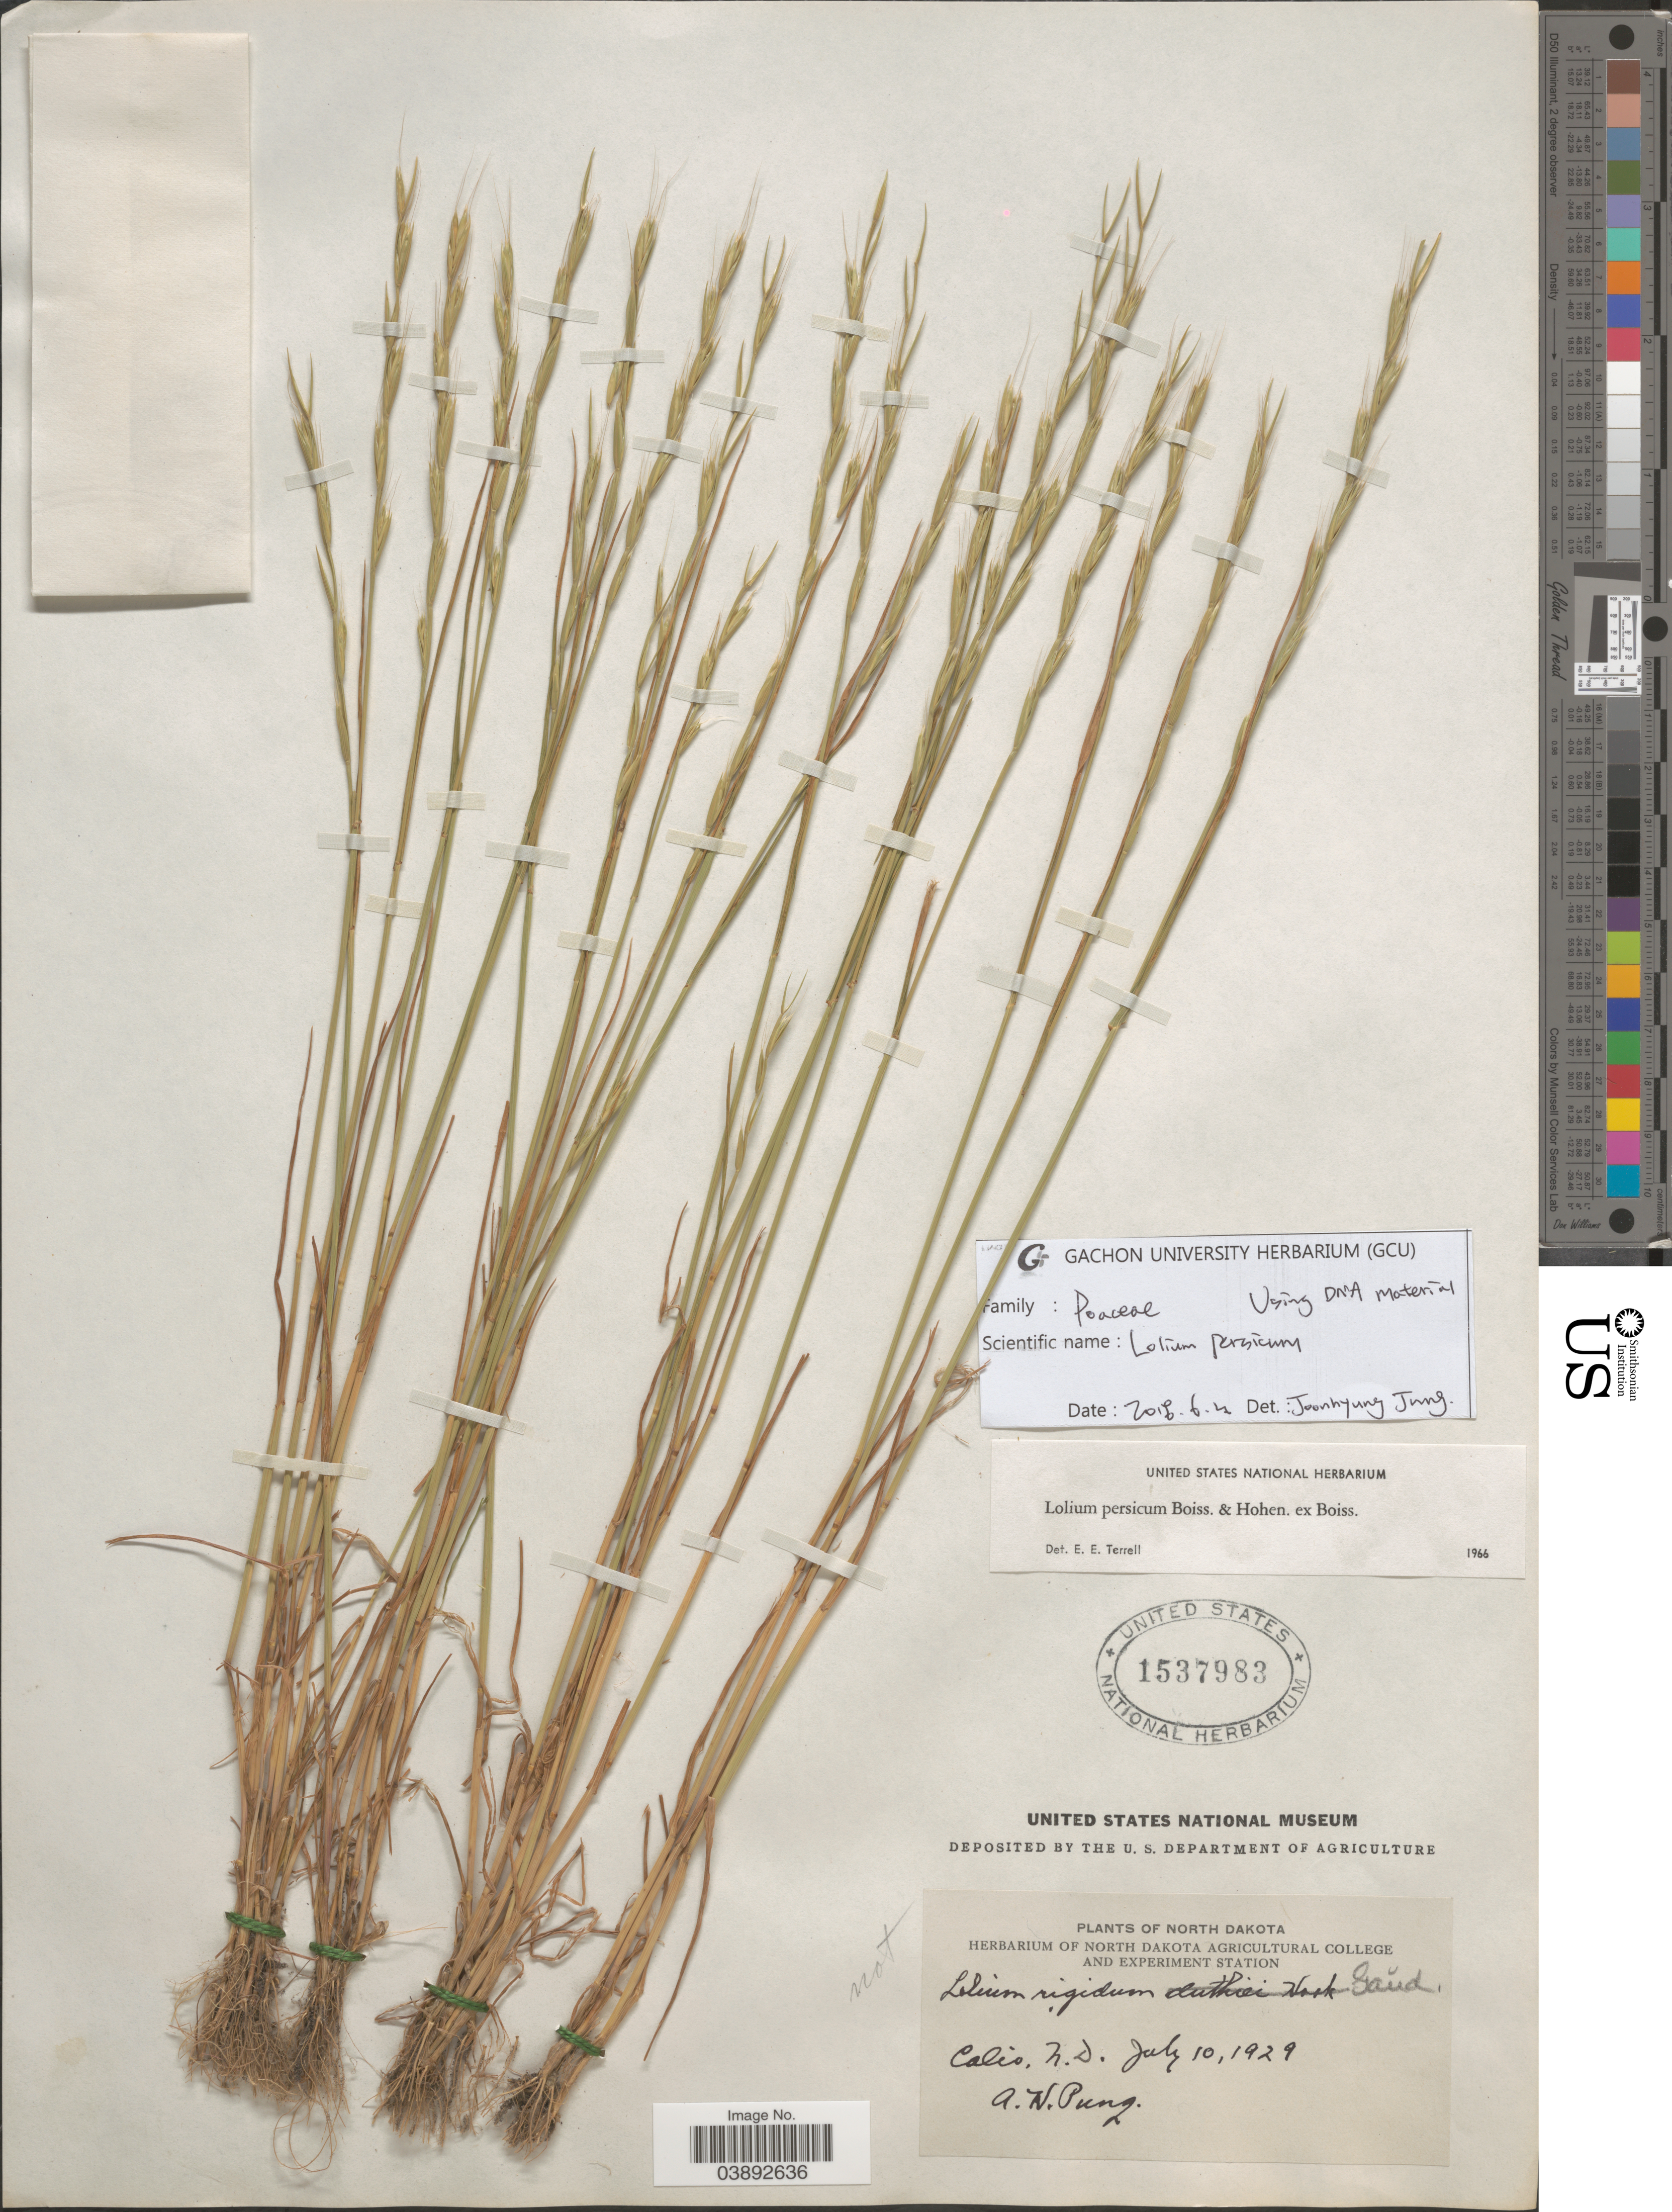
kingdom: Plantae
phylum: Tracheophyta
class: Liliopsida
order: Poales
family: Poaceae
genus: Lolium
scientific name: Lolium persicum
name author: Boiss. & Hohen.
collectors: A. Pung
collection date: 1929-07-10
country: United States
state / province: North Dakota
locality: Calio.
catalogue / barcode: US 1537983